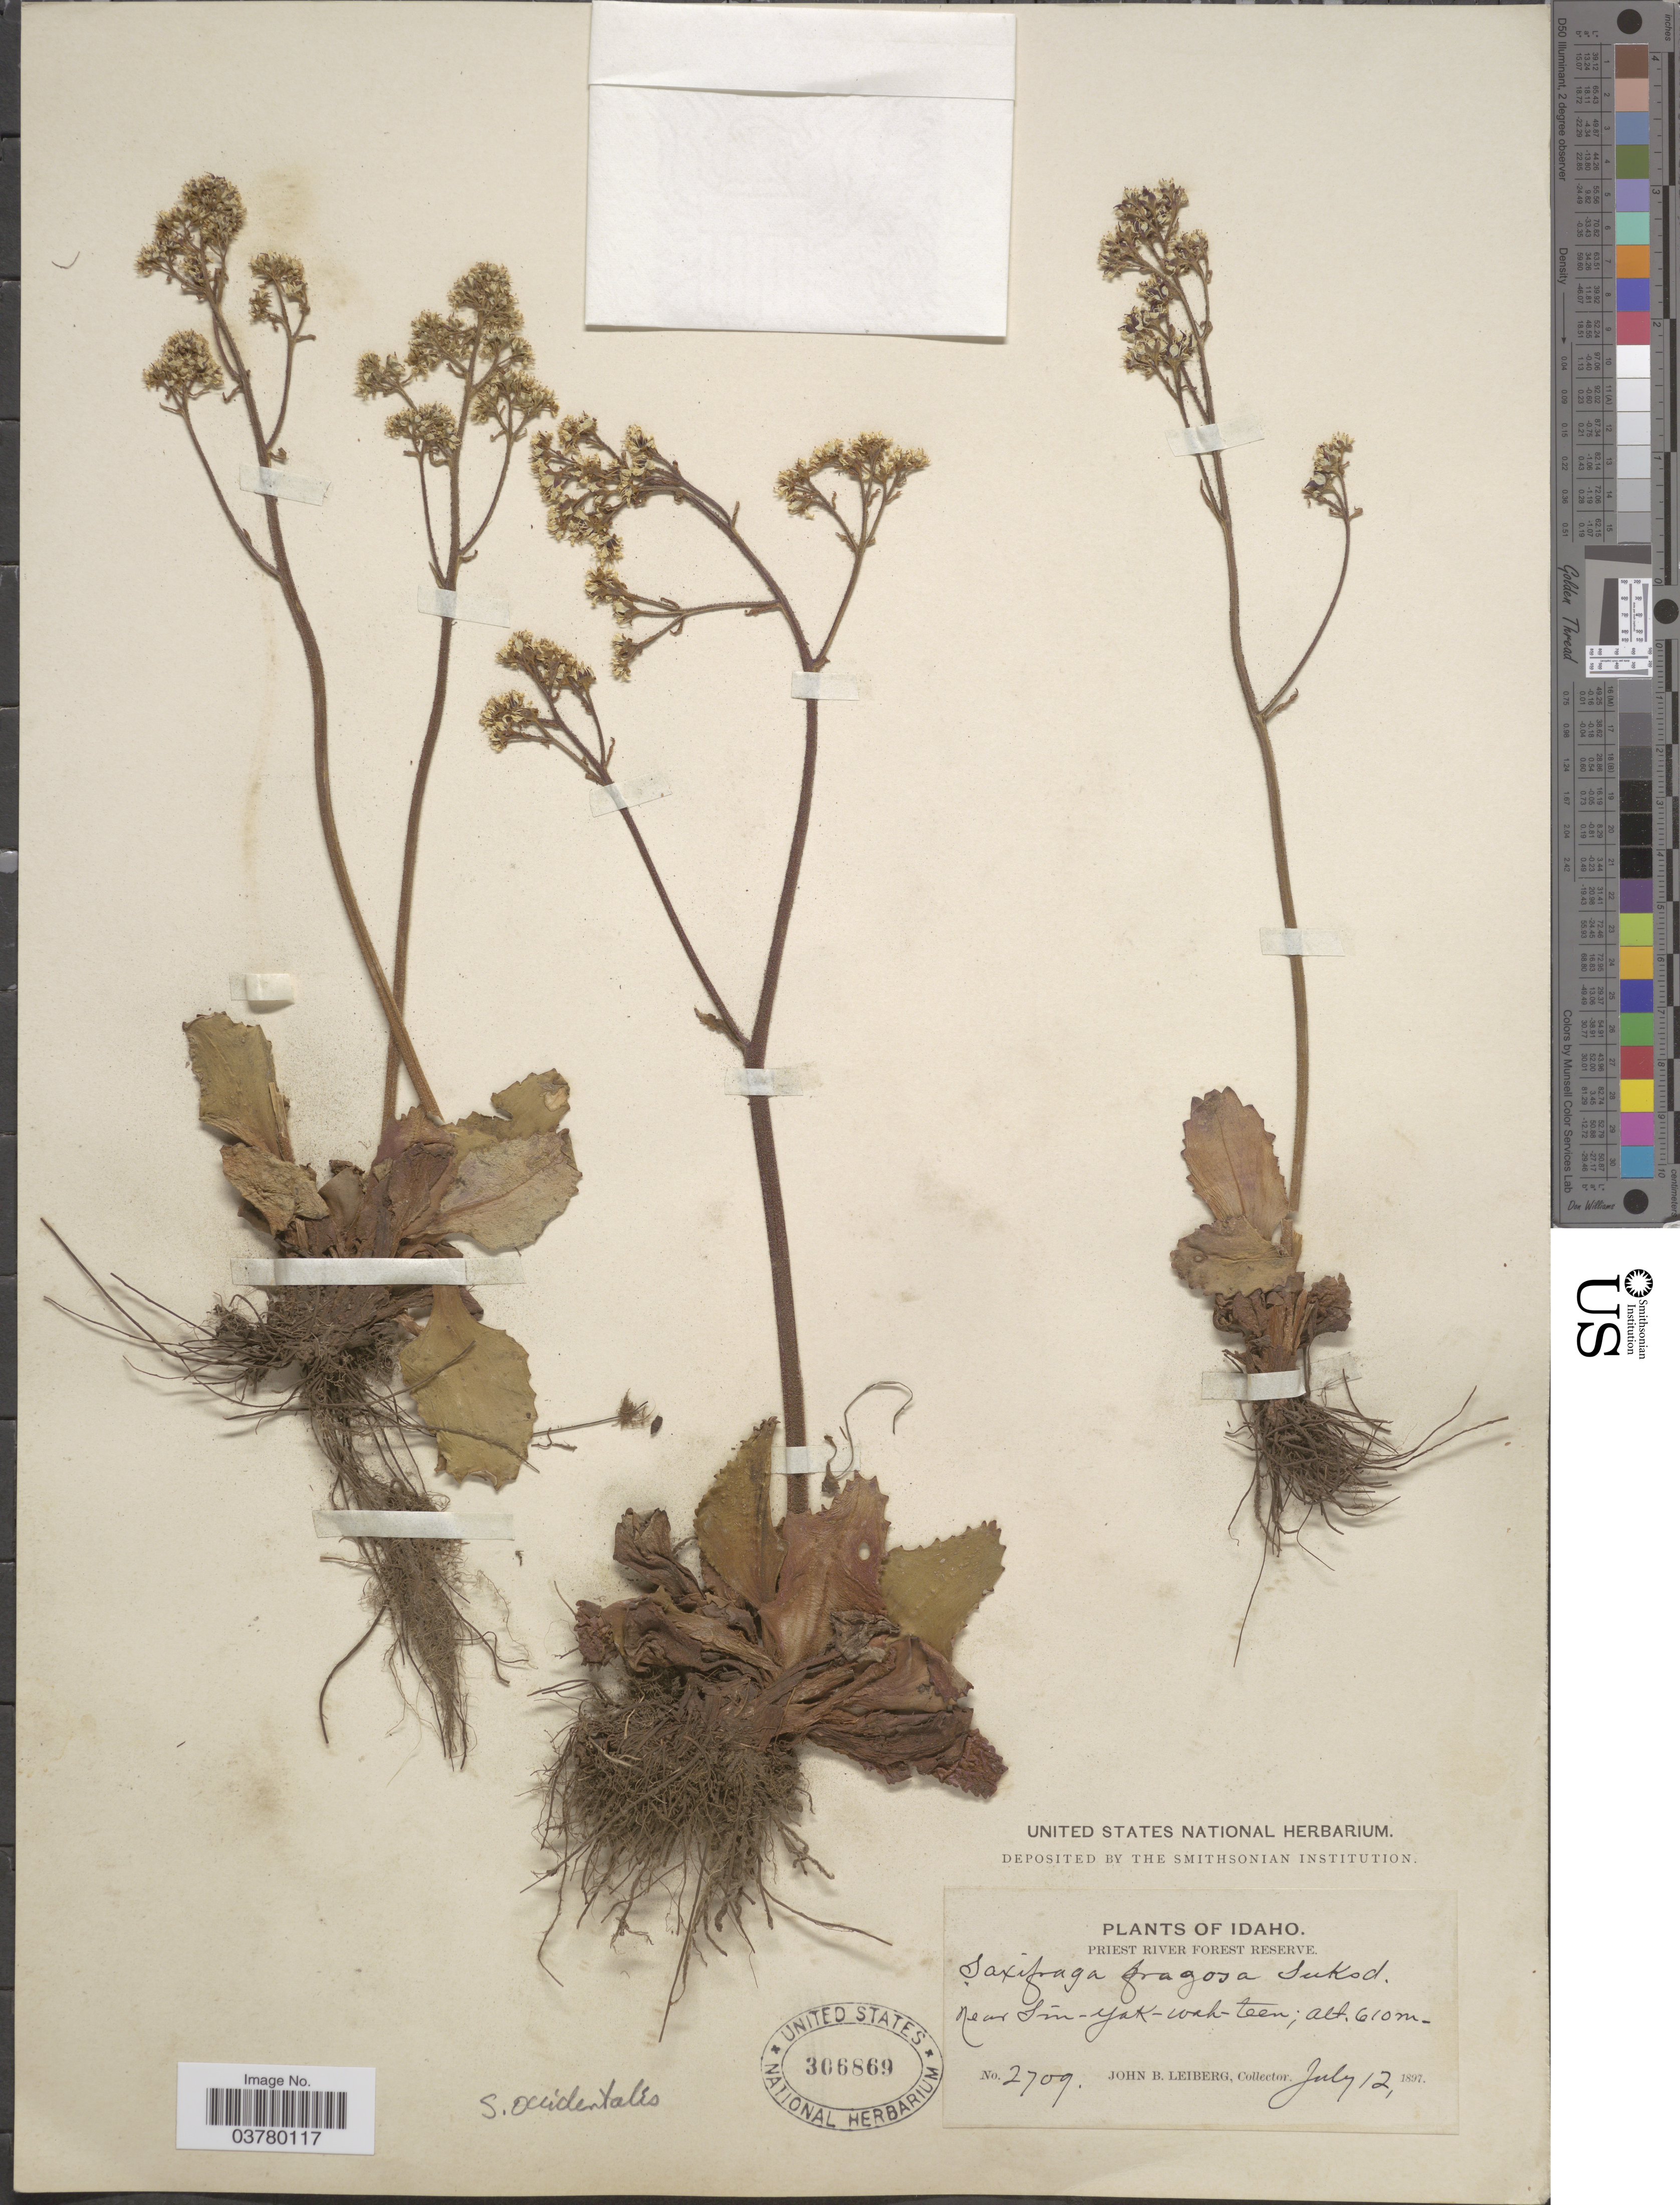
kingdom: Plantae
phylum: Tracheophyta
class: Magnoliopsida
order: Saxifragales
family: Saxifragaceae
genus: Micranthes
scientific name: Micranthes occidentalis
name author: (S. Watson) Small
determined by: Halse, R. R.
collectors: J. B. Leiberg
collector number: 2709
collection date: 1897-07-12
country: United States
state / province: Idaho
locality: Priest River Forest Reserve. Near Sin-Yak-Wah-teen.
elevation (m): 610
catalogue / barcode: US 306869